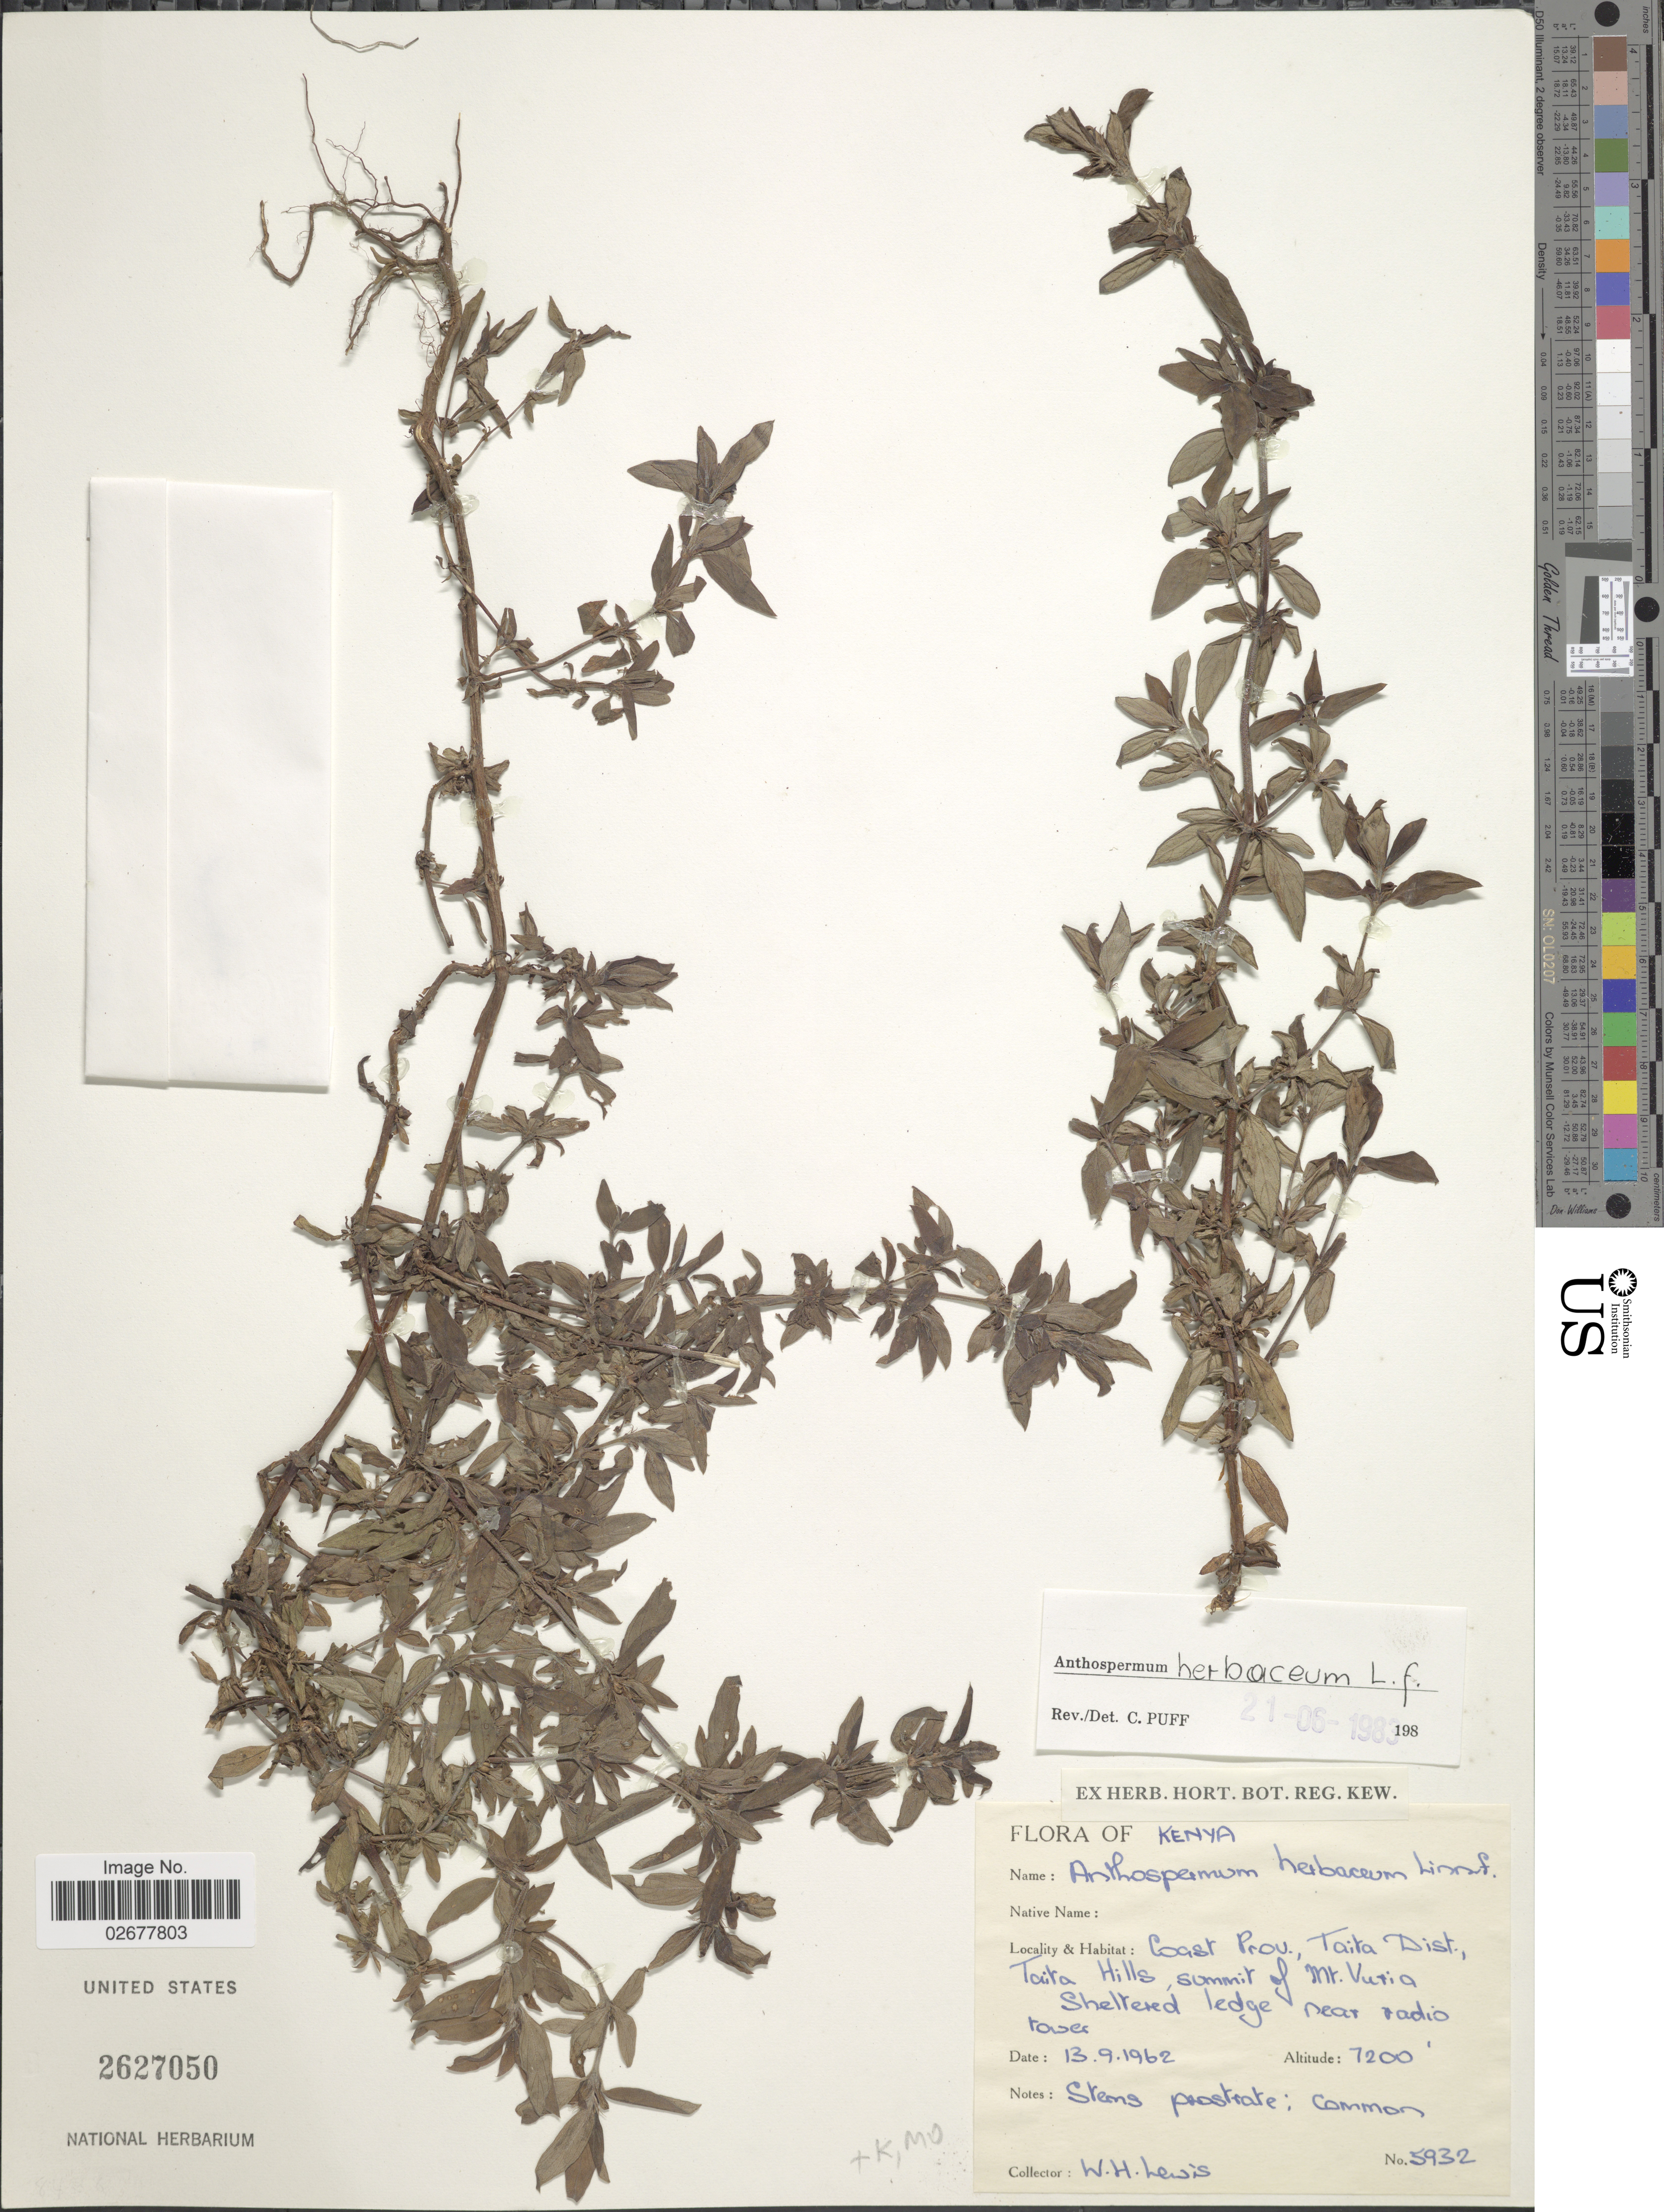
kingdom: Plantae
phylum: Tracheophyta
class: Magnoliopsida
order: Gentianales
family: Rubiaceae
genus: Anthospermum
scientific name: Anthospermum herbaceum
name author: L. f.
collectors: W. H. Lewis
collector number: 5932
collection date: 1962-09-13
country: Kenya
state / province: Taita Taveta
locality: Taita Dist., Taita Hills, summit of Mt Vuria, Sheltered ledge near radio tower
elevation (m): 2195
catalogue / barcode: US 2627050